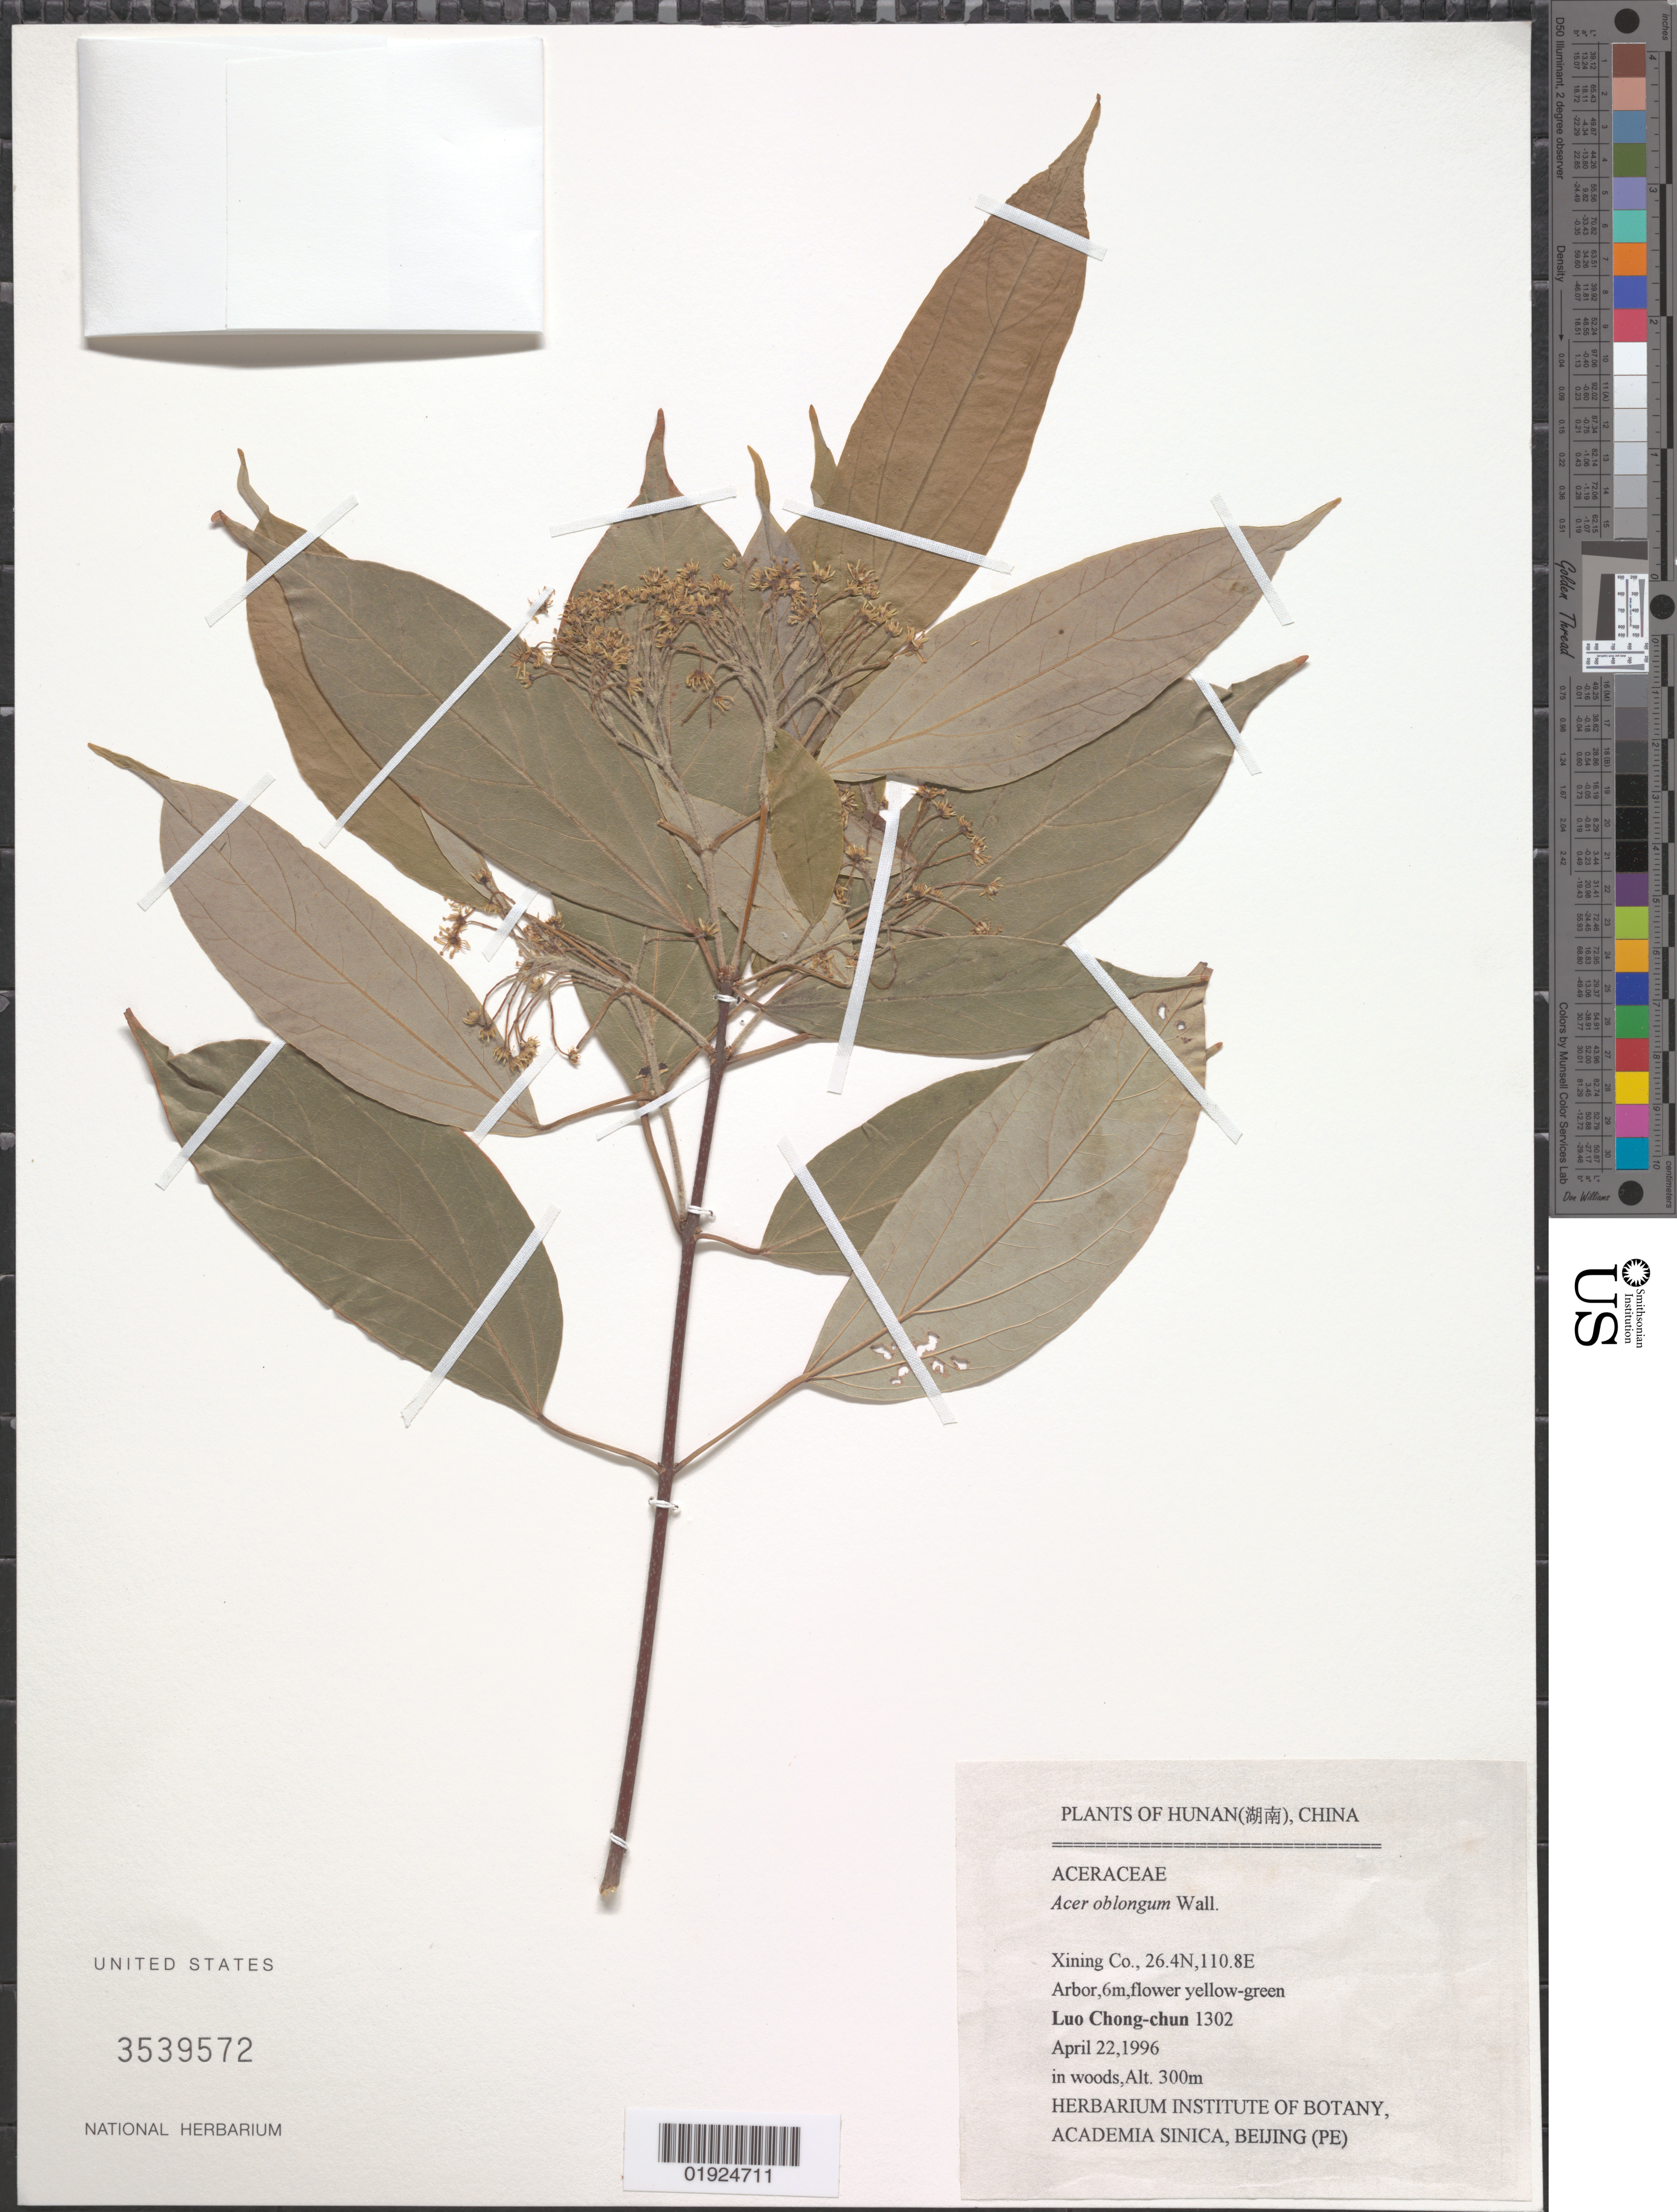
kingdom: Plantae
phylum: Tracheophyta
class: Magnoliopsida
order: Sapindales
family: Sapindaceae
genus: Acer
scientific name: Acer oblongum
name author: Wall. ex DC.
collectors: L. Chong-Chun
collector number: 1302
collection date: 1996-04-22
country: China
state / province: Hunan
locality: Xining Co.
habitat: In woods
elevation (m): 300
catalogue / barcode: US 3539572